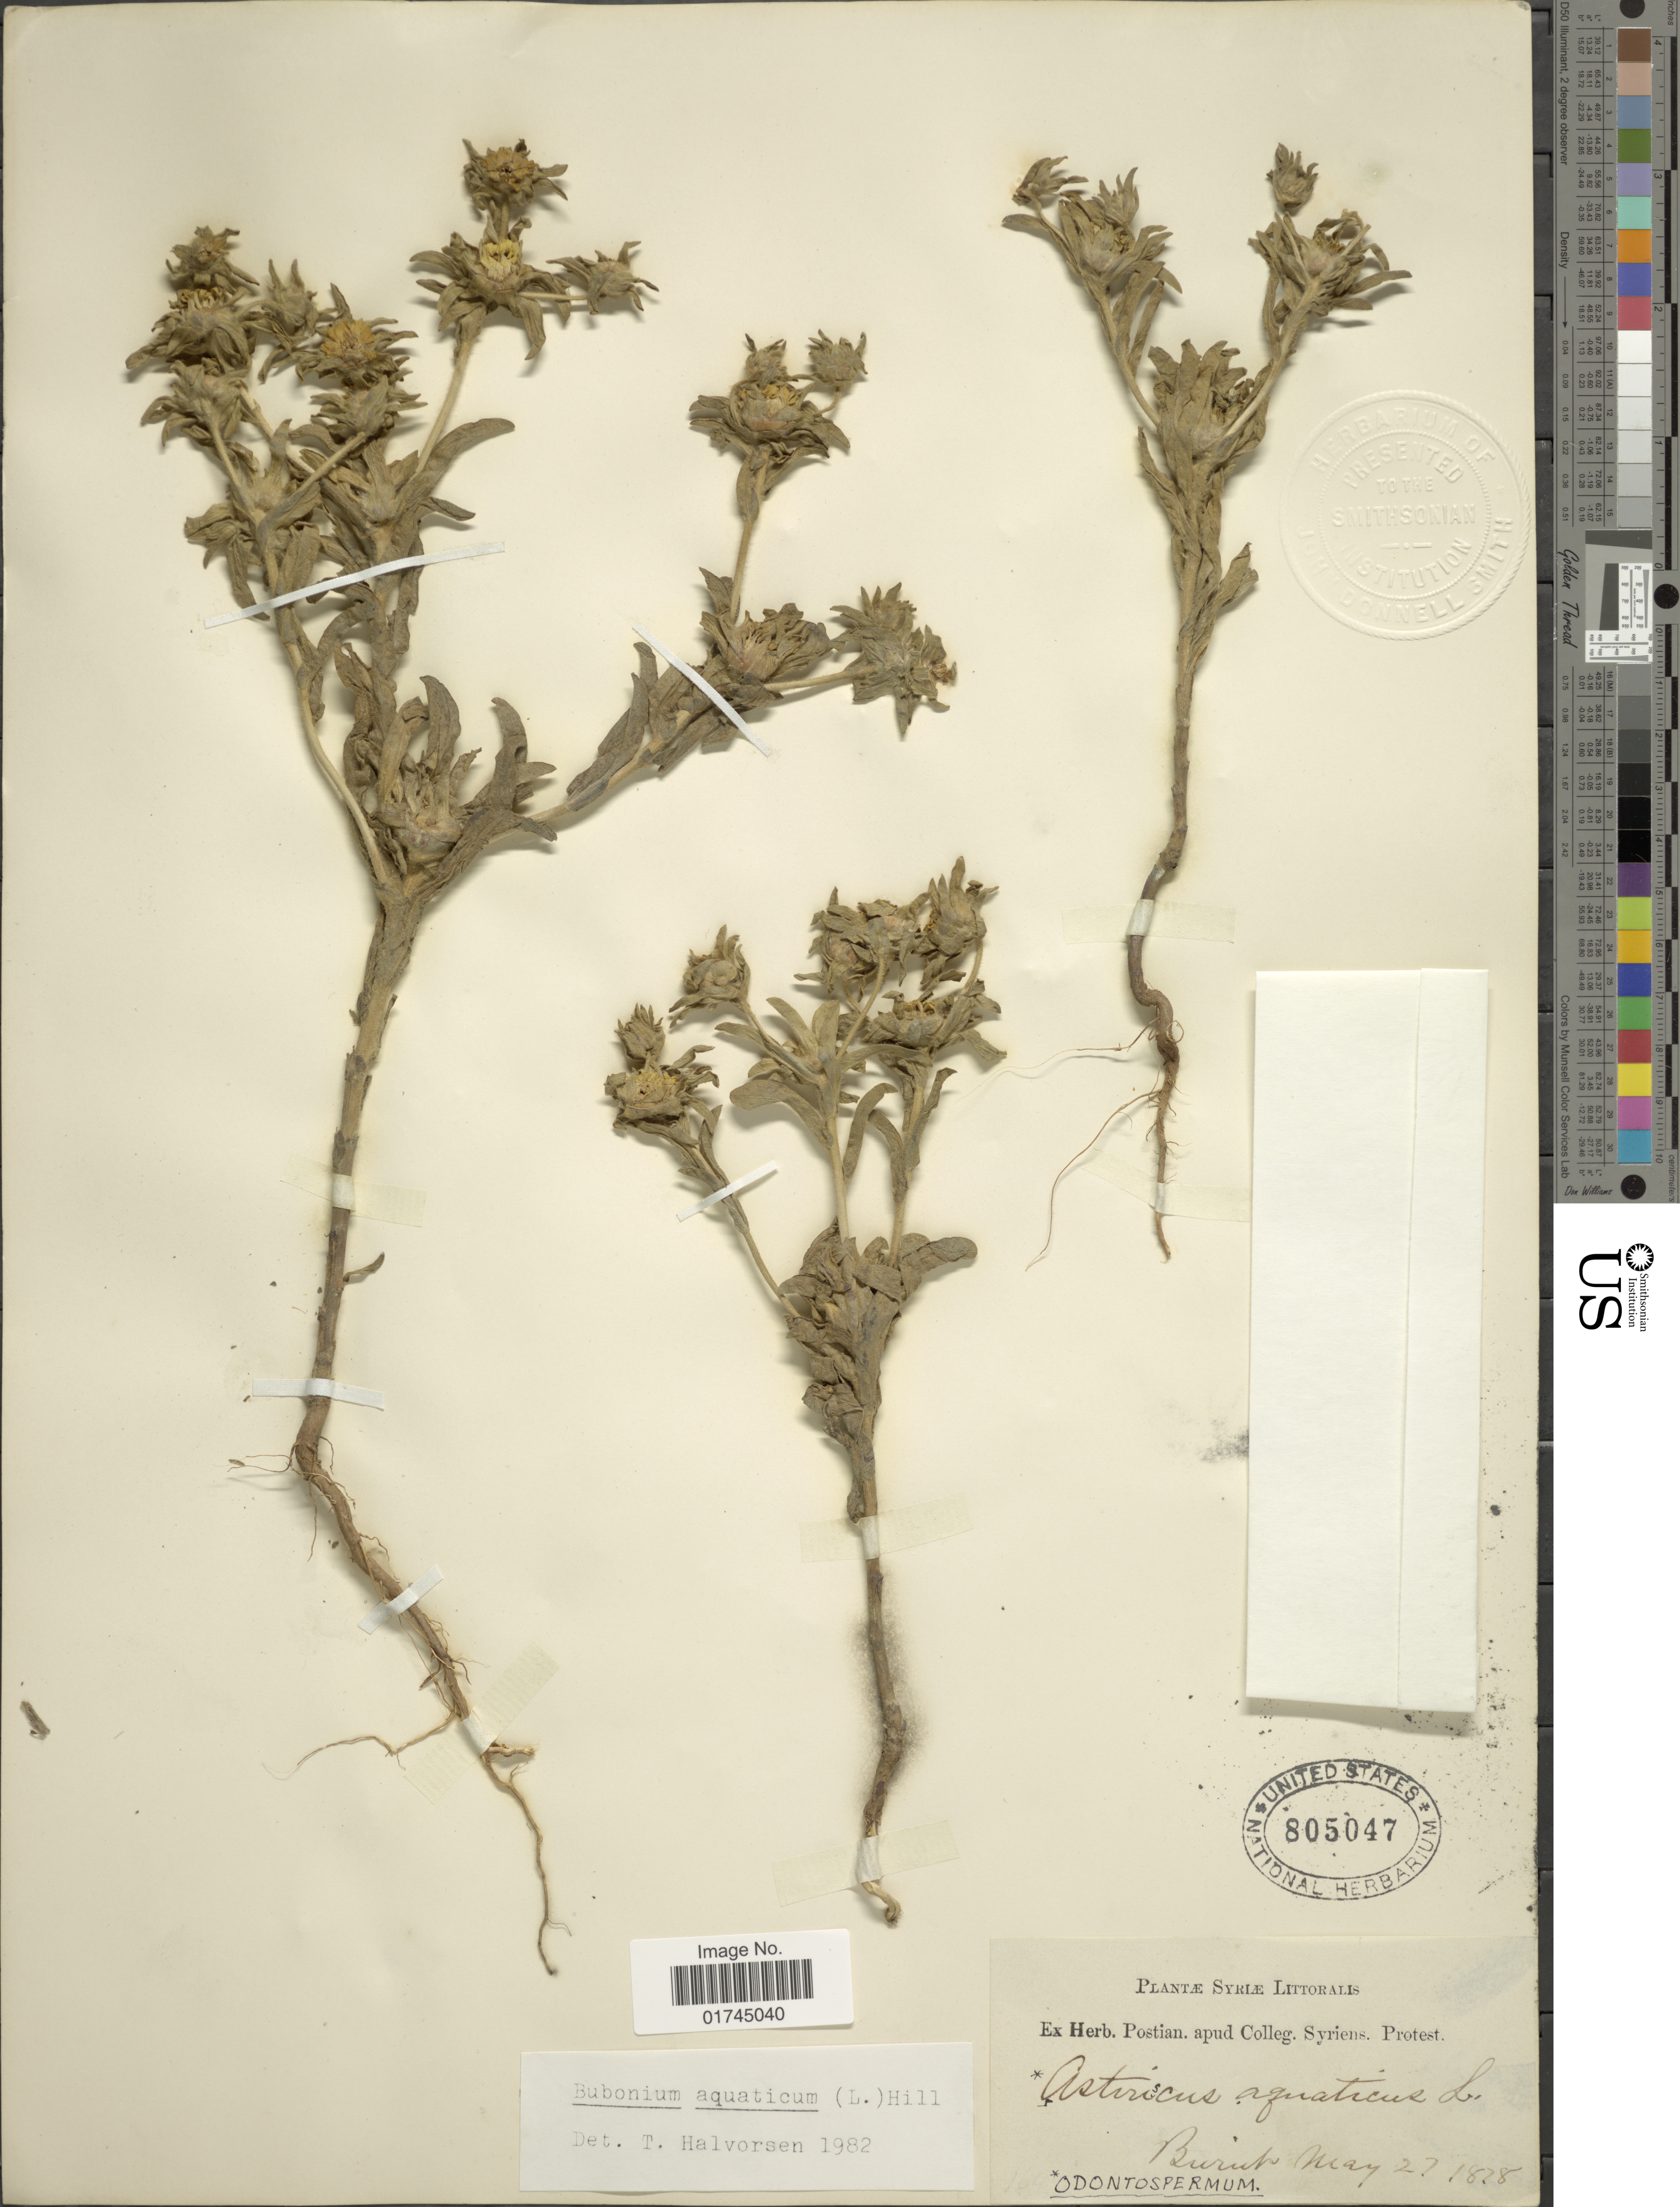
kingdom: Plantae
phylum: Tracheophyta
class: Magnoliopsida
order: Asterales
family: Asteraceae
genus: Nauplius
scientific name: Nauplius aquaticus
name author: (L.) Less.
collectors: ex herb. Postian. apud Colleg. Syriens. Protest. USE "Fannie P. A. Shepard" (10308853) AS PRIMARY COLLECTOR INSTEAD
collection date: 1878-05-27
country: Syria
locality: Syrie Littoralis, Buruh.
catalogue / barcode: US 805047